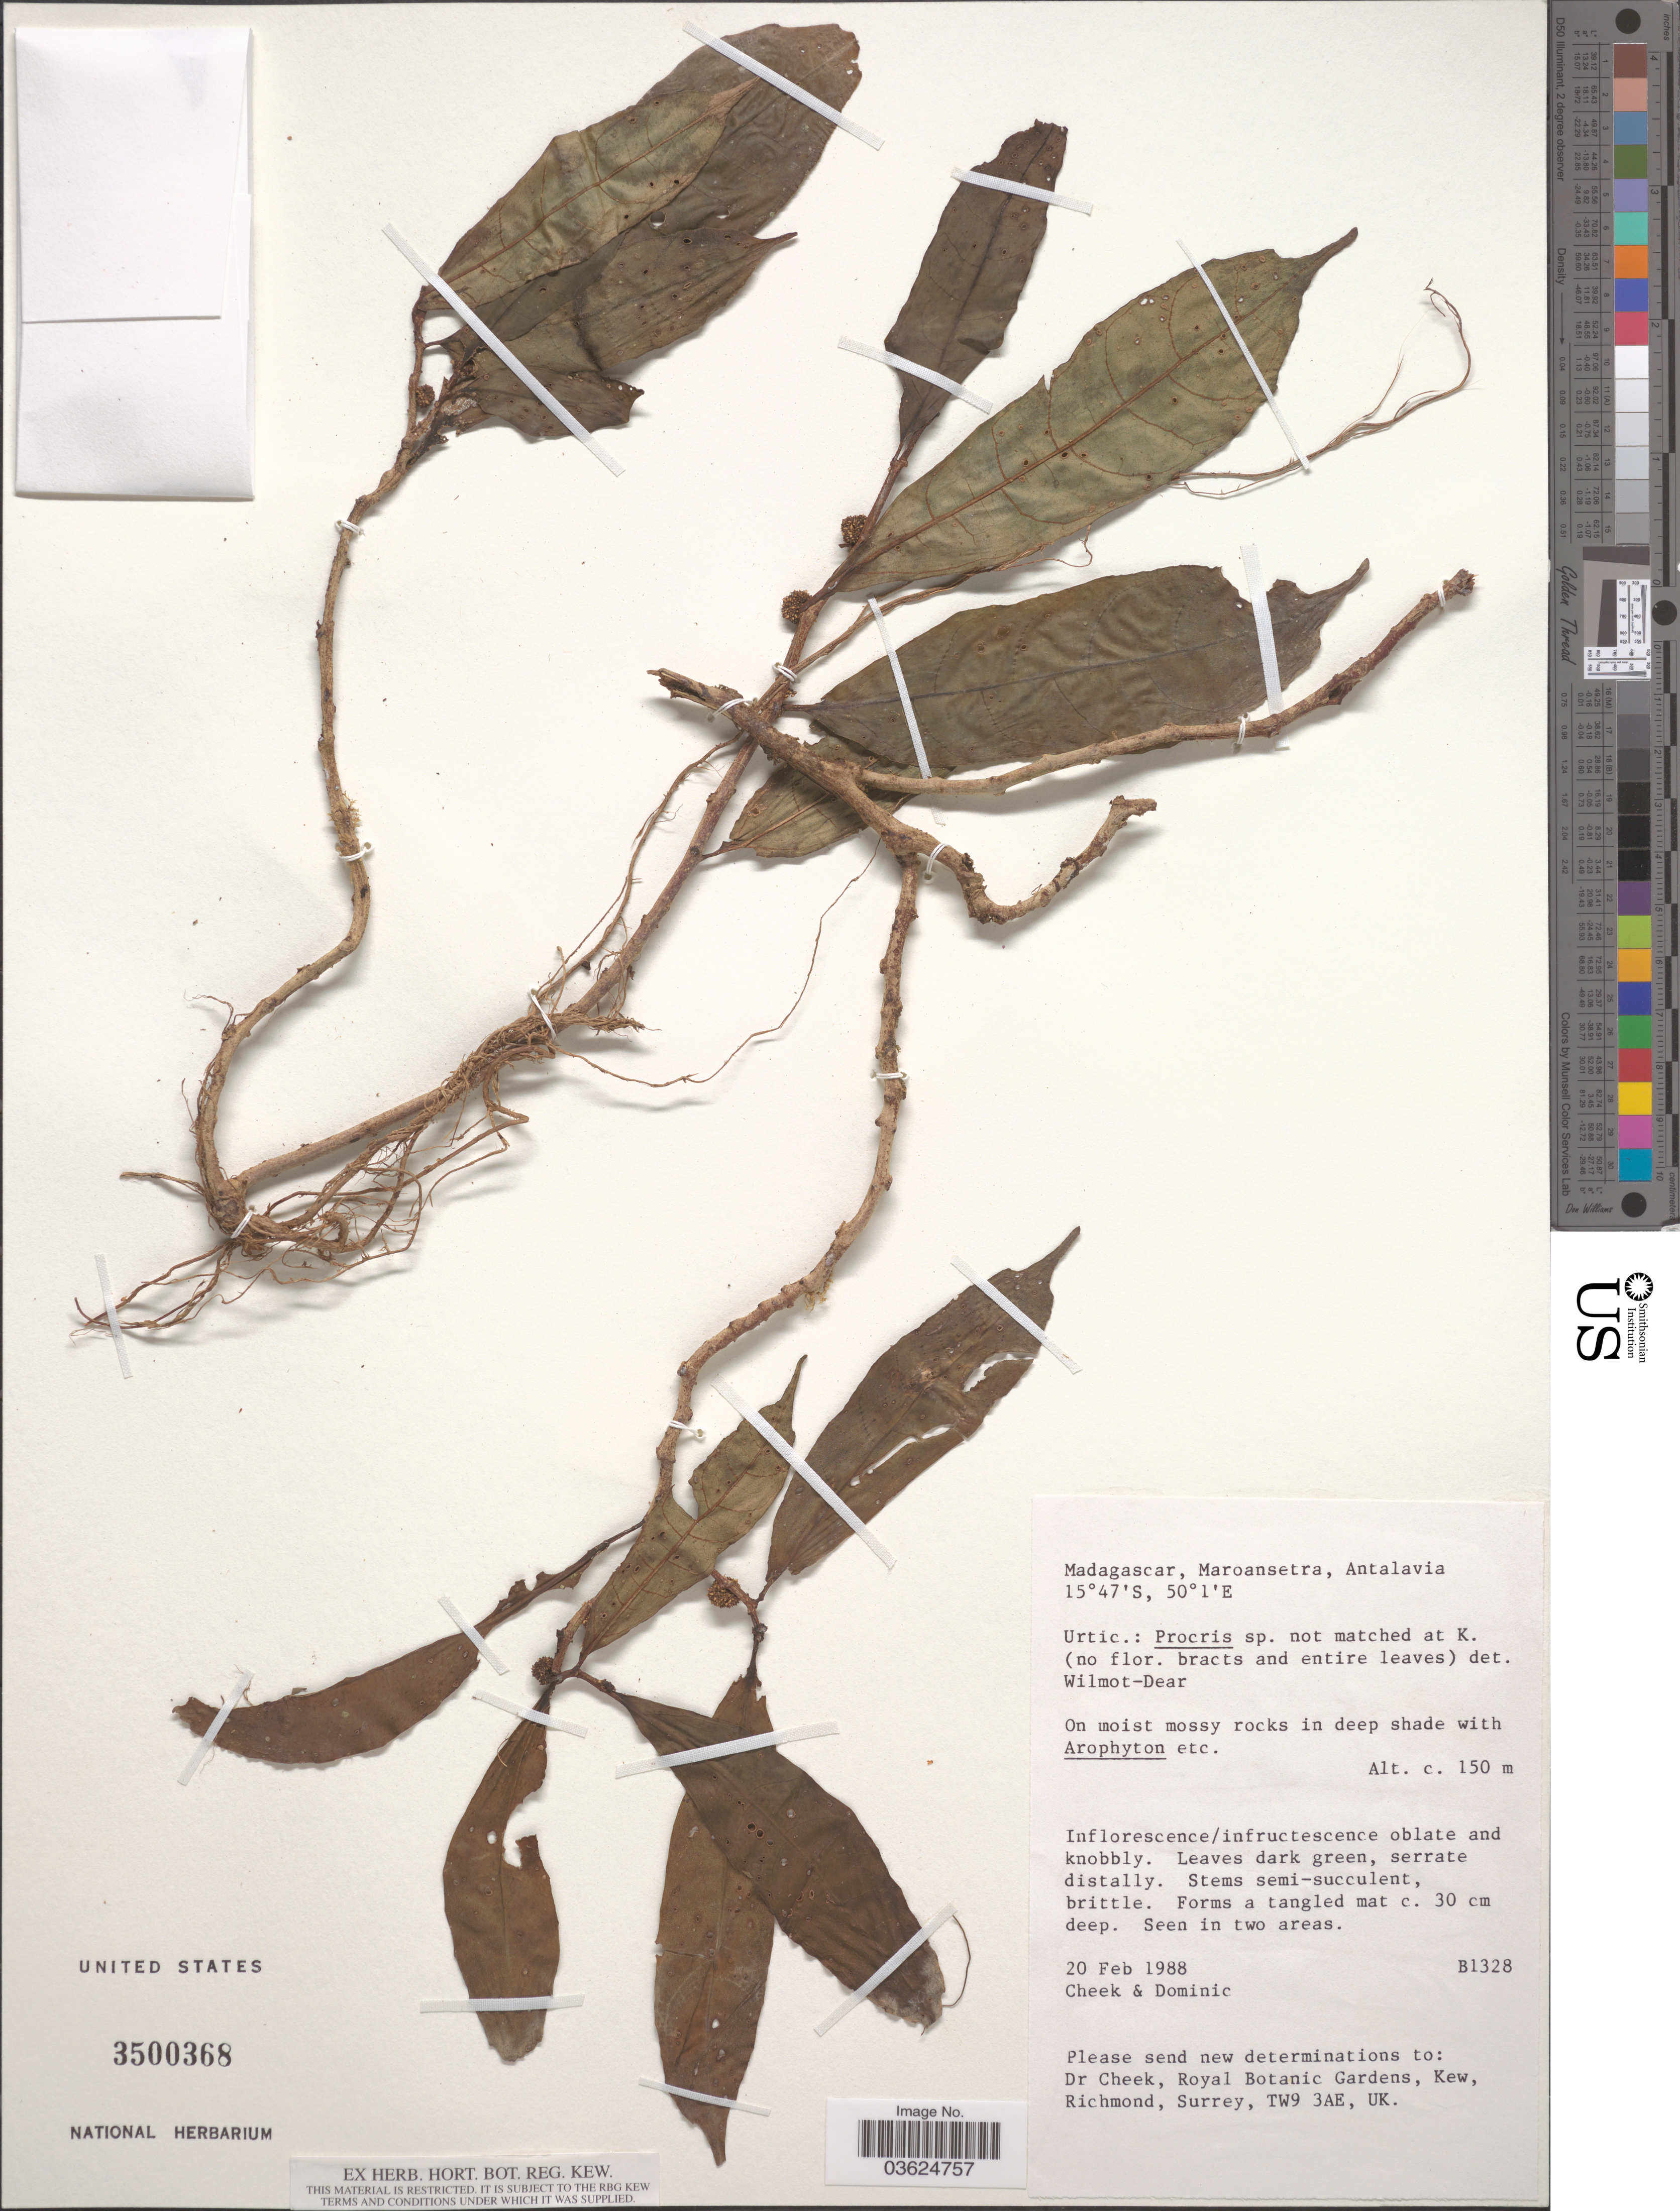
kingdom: Plantae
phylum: Tracheophyta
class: Magnoliopsida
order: Rosales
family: Urticaceae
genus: Procris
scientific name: Procris sp.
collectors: -. Cheek & Dominic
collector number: B1328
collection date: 1988-02-20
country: Madagascar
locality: Maroansetra, Antalavia.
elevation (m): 150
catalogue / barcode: US 3500368